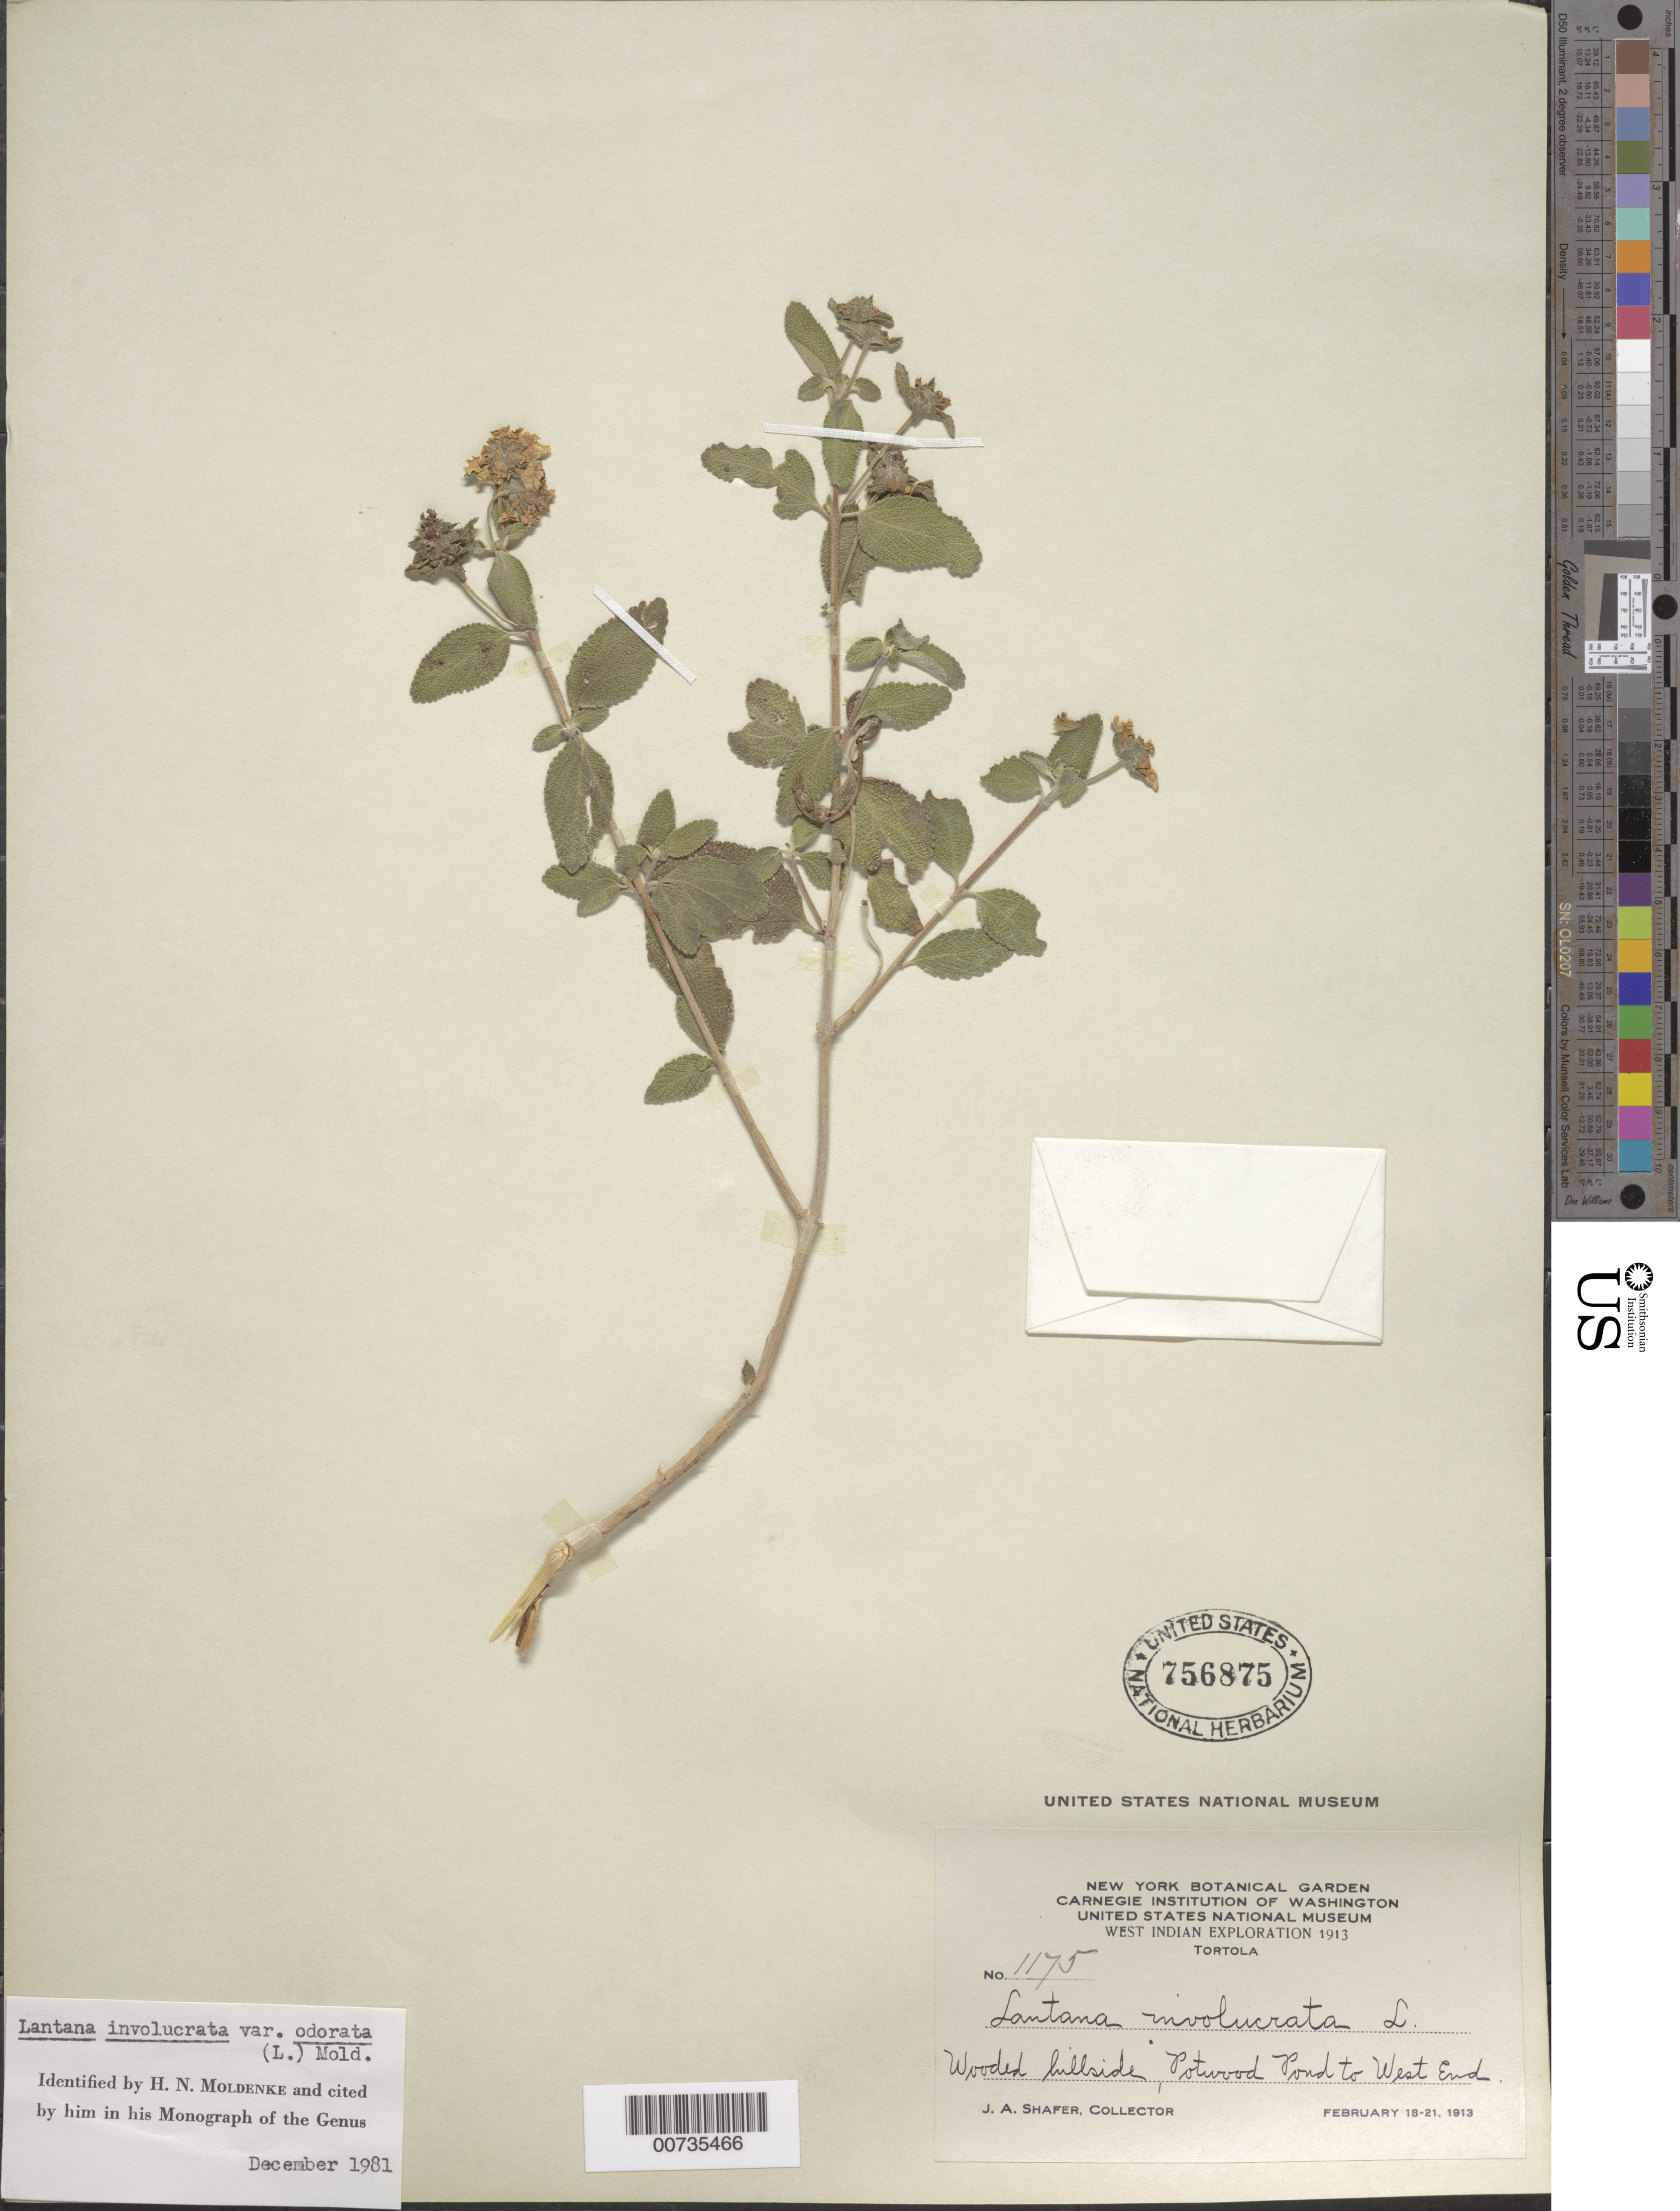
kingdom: Plantae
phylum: Tracheophyta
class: Magnoliopsida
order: Lamiales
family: Verbenaceae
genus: Lantana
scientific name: Lantana involucrata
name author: L.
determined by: Moldenke, H. N.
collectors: J. A. Shafer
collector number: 1175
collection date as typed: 18 Feb 1913 to 21 Feb 1913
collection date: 1913-02-18/1913-02-21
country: British Virgin Islands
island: Tortola Island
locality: Potwood Pond to West End.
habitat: Wooded hillside.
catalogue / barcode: US 756875